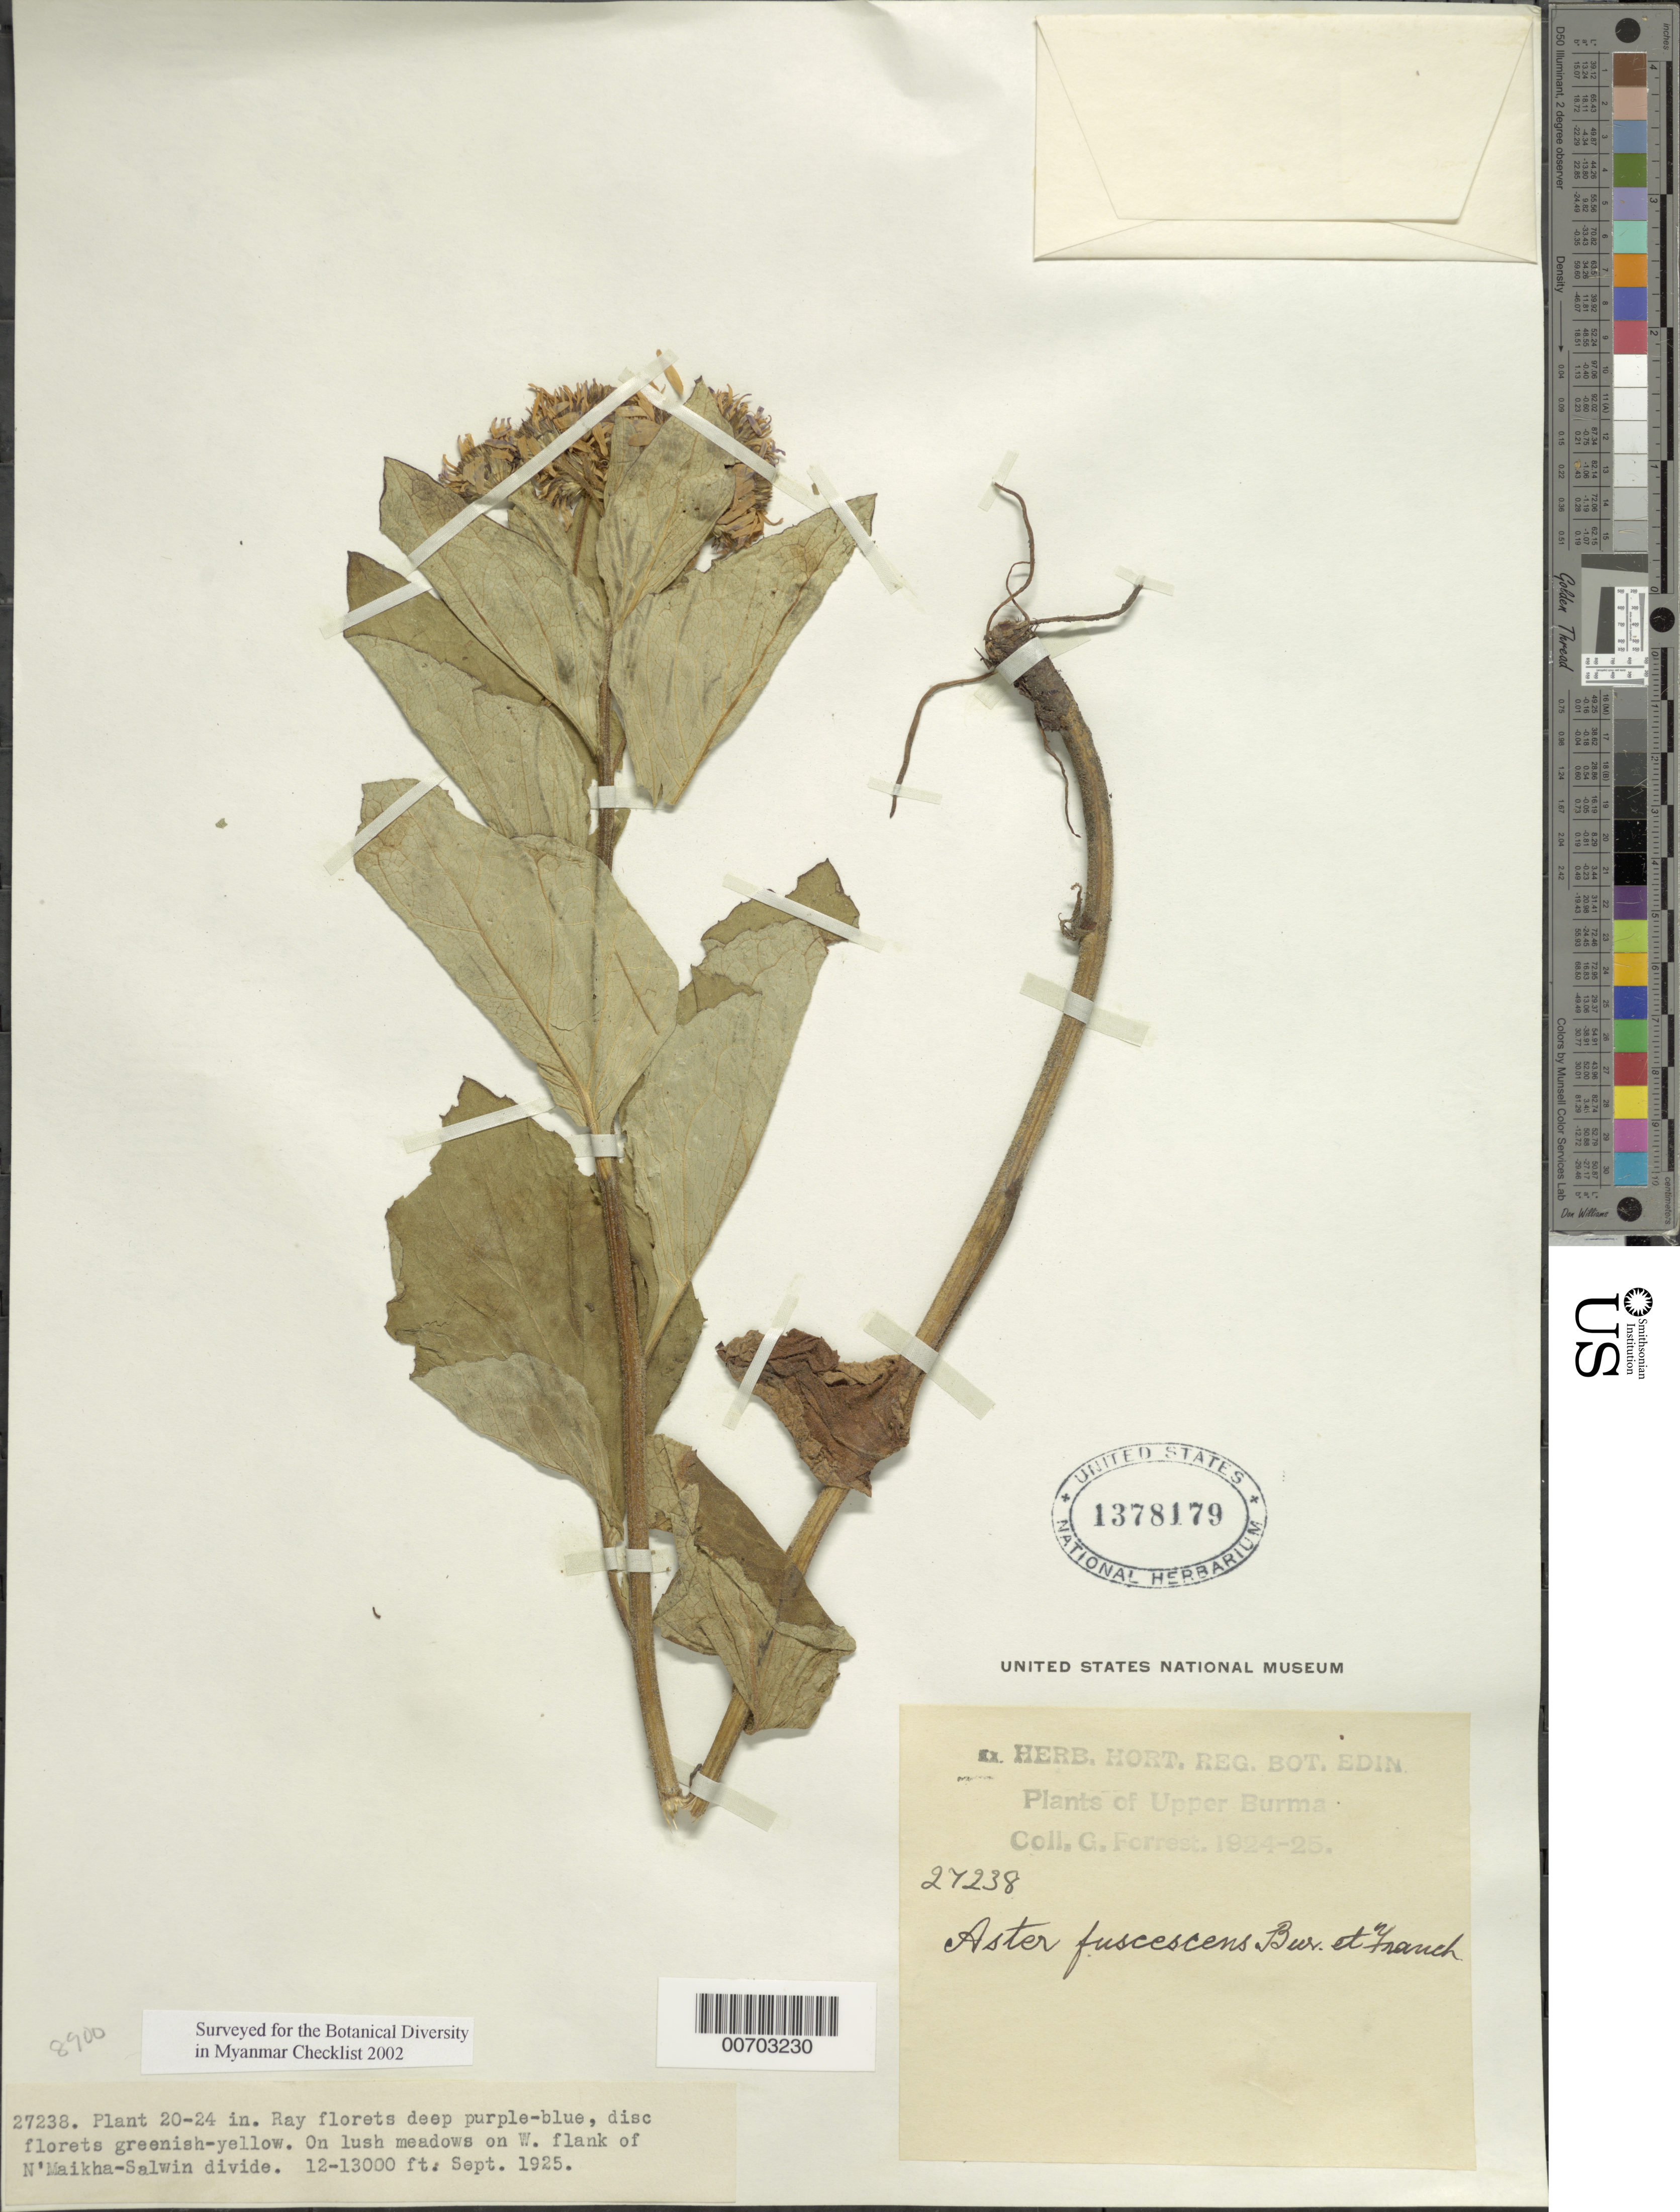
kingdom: Plantae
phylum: Tracheophyta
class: Magnoliopsida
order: Asterales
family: Asteraceae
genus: Aster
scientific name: Aster fuscescens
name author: Bureau & Franch.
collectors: G. Forrest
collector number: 27238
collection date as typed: Sep 1925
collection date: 1925-09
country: Myanmar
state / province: Kachin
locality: N'Maikha-Salwin Divide, W flank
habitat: Lush meadows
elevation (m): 3658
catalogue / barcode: US 1378179